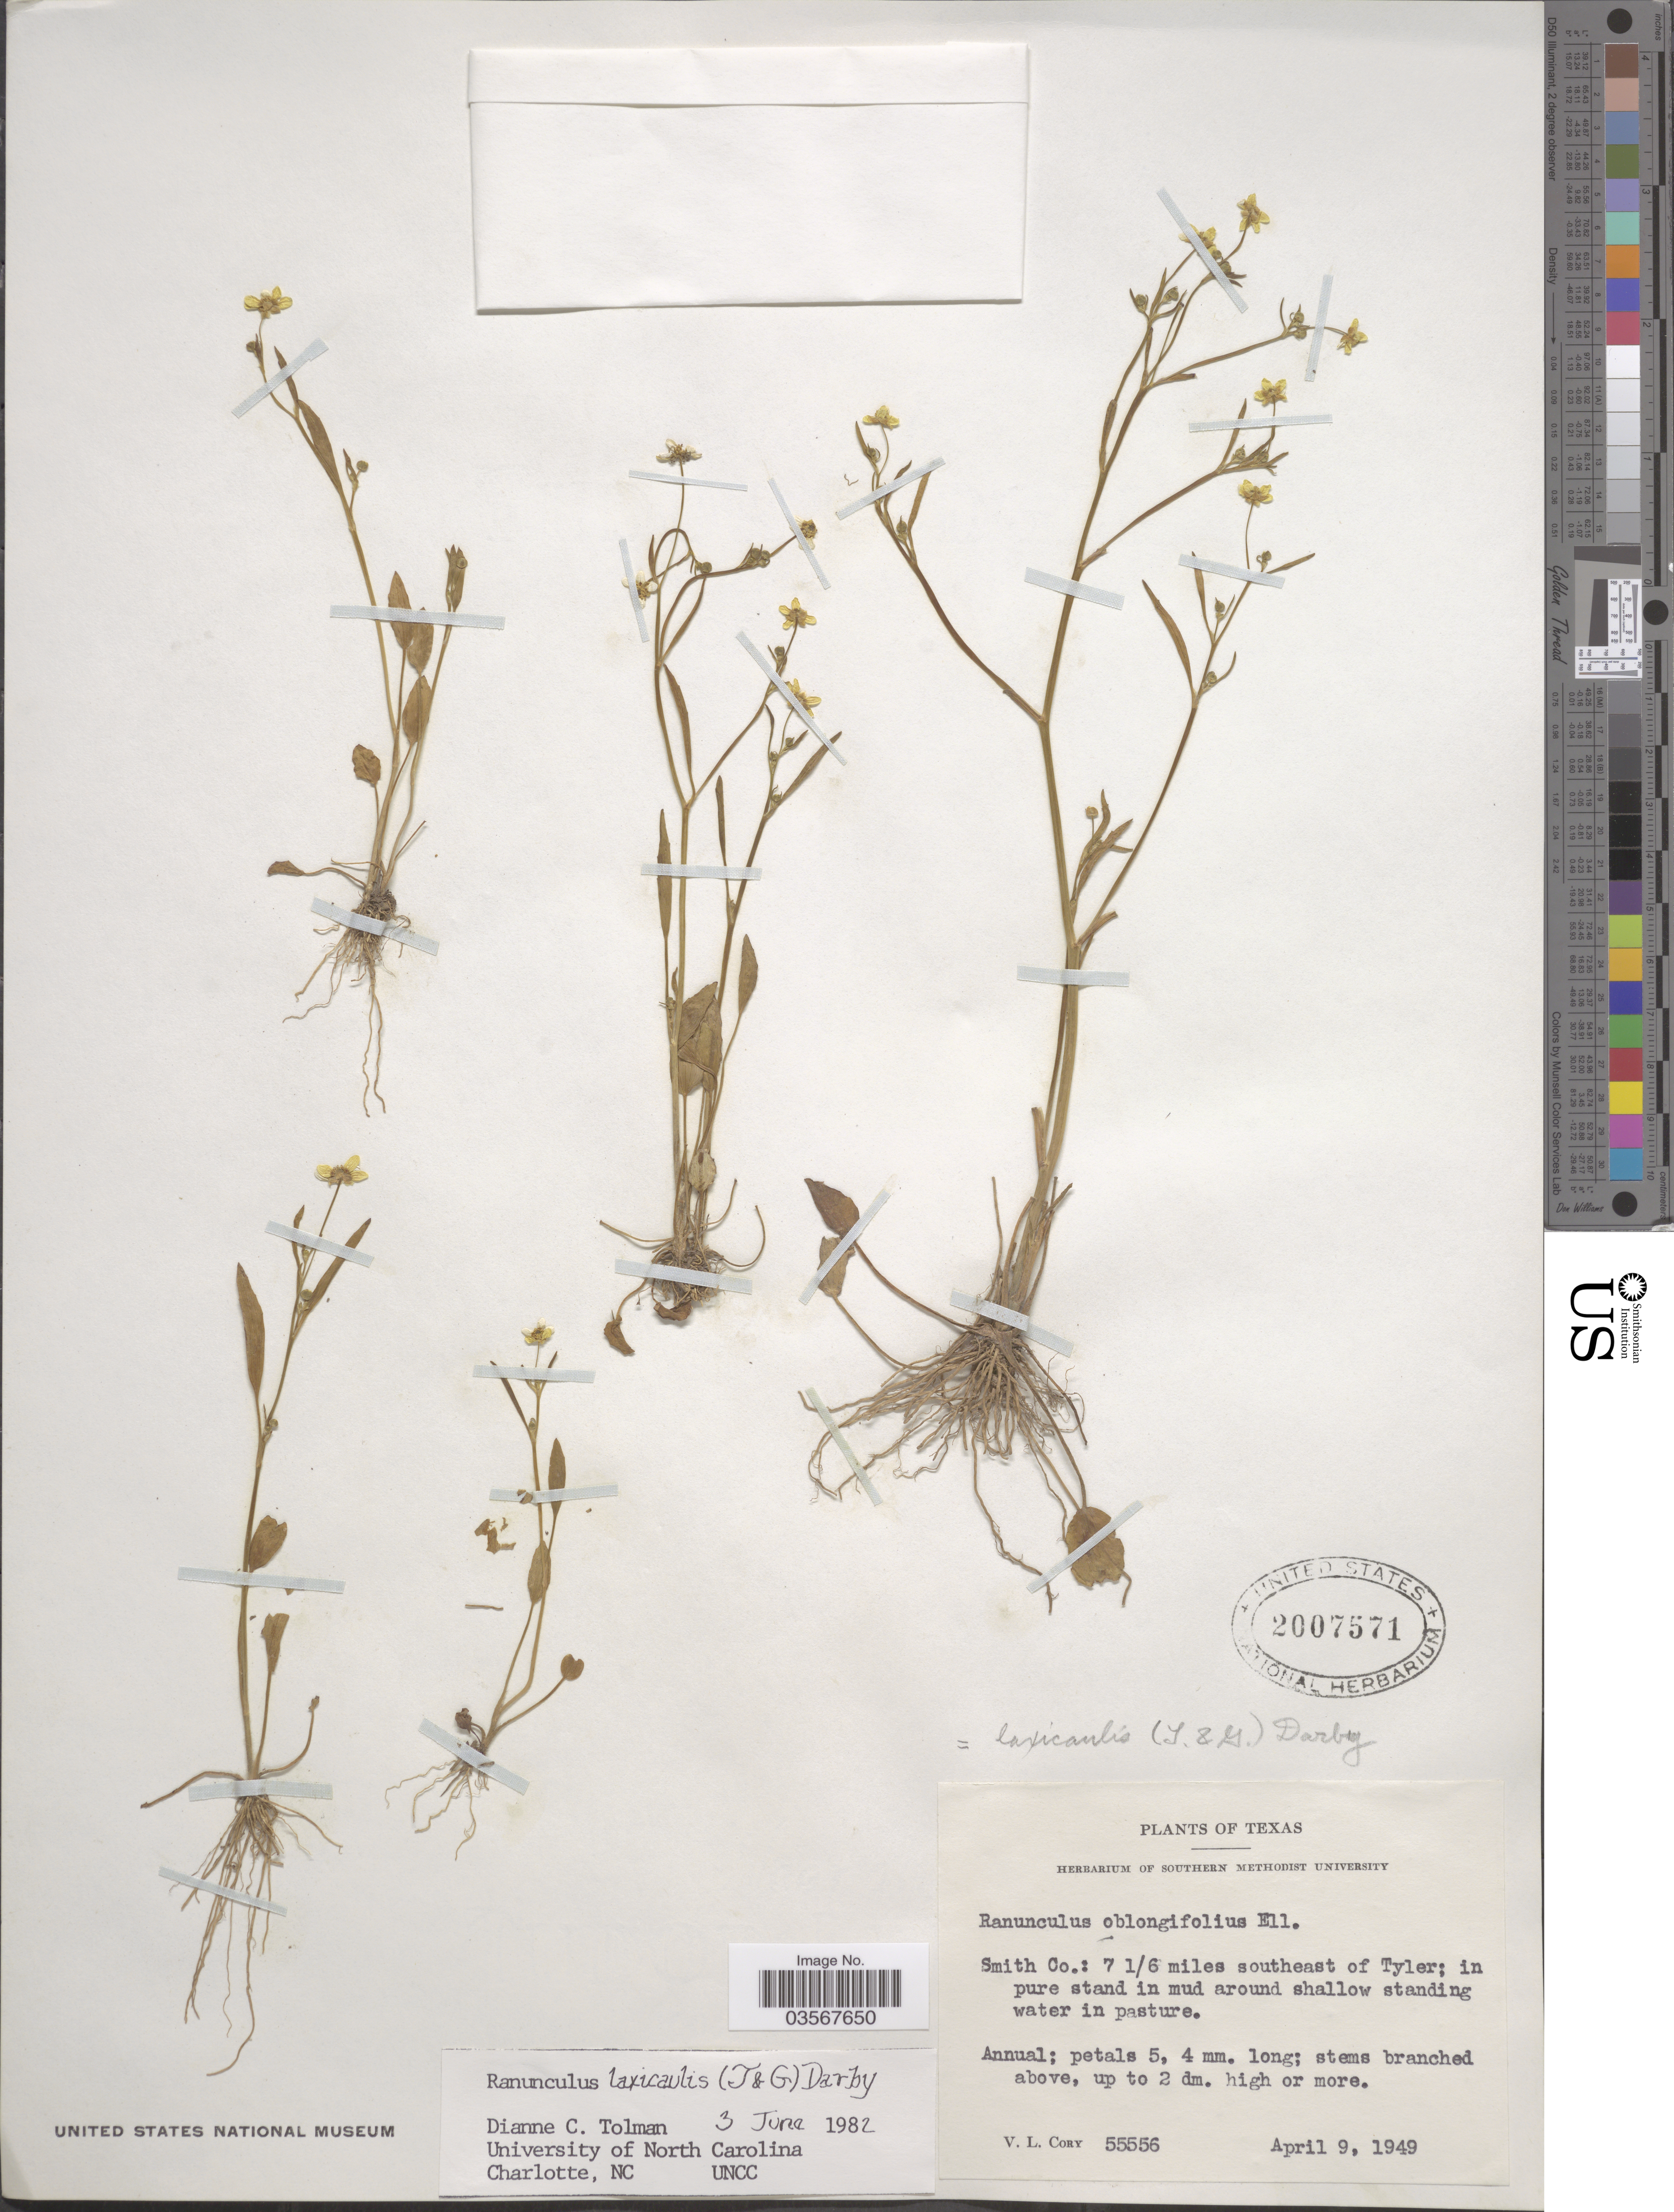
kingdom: Plantae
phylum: Tracheophyta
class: Magnoliopsida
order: Ranunculales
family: Ranunculaceae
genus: Ranunculus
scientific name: Ranunculus laxicaulis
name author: (Torr. & A. Gray) Darby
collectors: V. Cory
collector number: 55556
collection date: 1949-04-09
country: United States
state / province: Texas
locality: Smith Co.: 7 1/6 miles southeast of Tyler.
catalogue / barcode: US 2007571